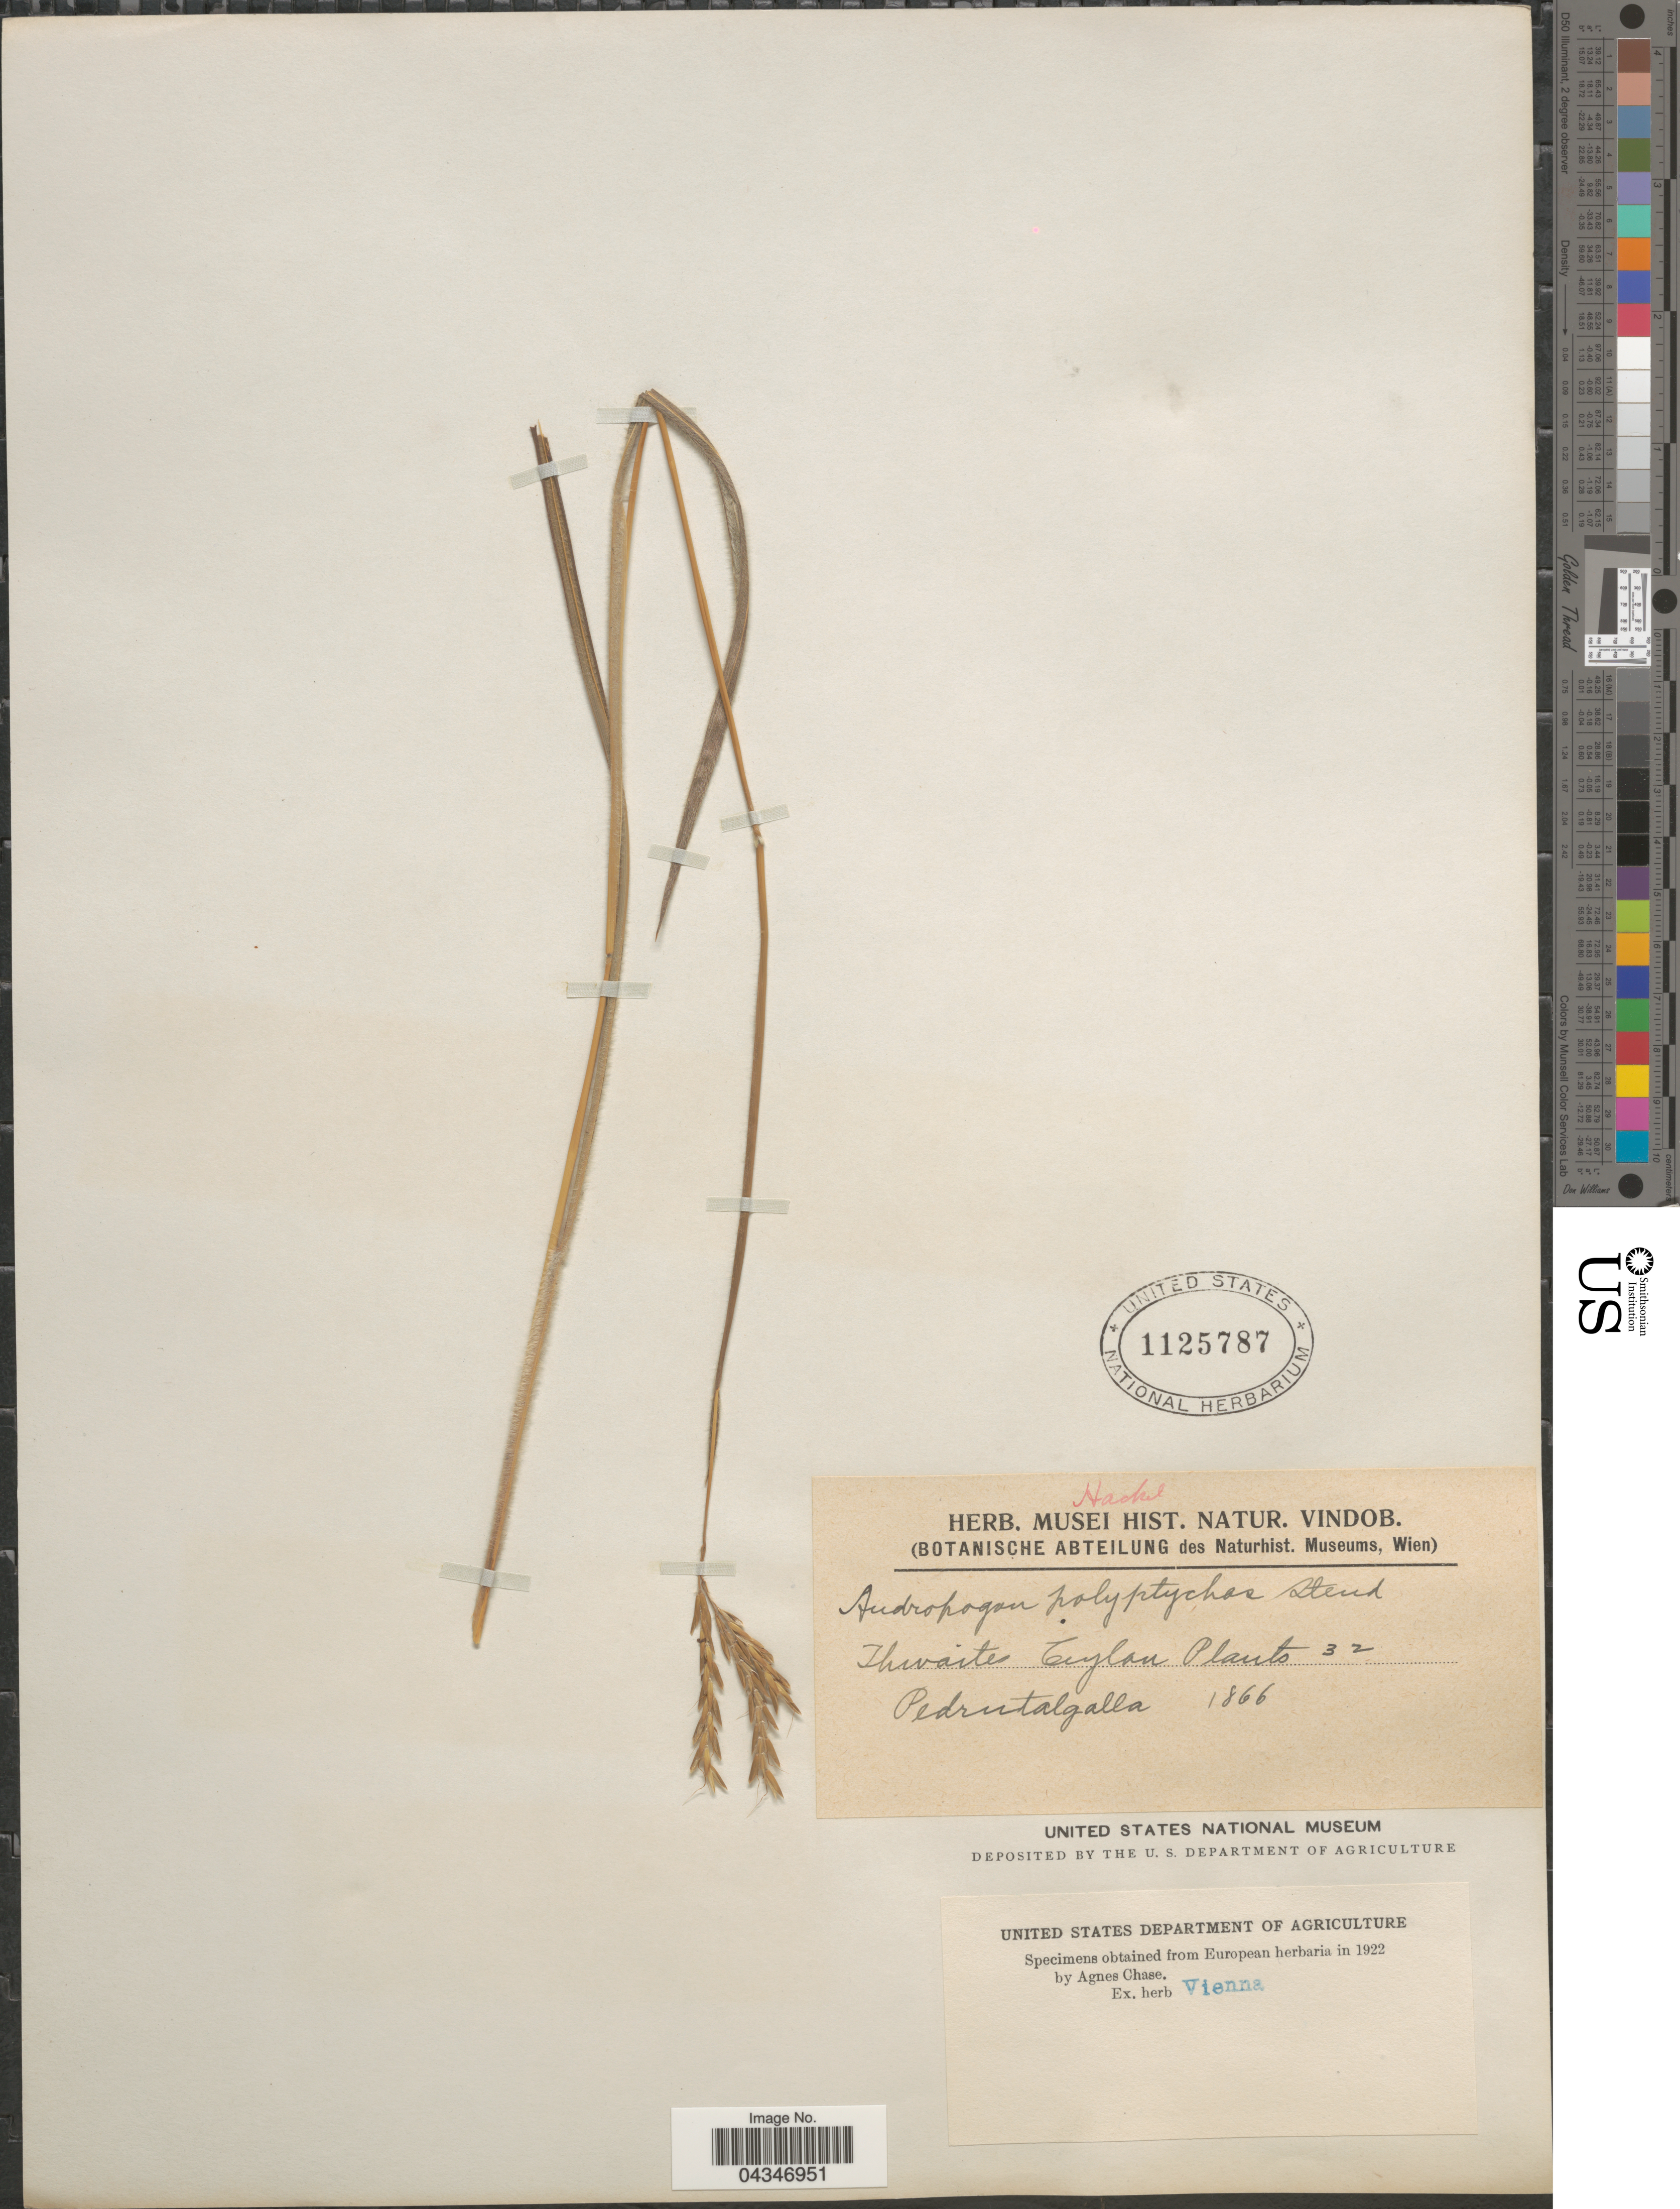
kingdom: Plantae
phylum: Tracheophyta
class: Liliopsida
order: Poales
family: Poaceae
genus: Andropogon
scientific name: Andropogon polyptychos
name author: Steud.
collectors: G. H. K. Thwaites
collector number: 32?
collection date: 1866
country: Sri Lanka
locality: Ceylon. Pedrutalgalla.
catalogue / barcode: US 1125787